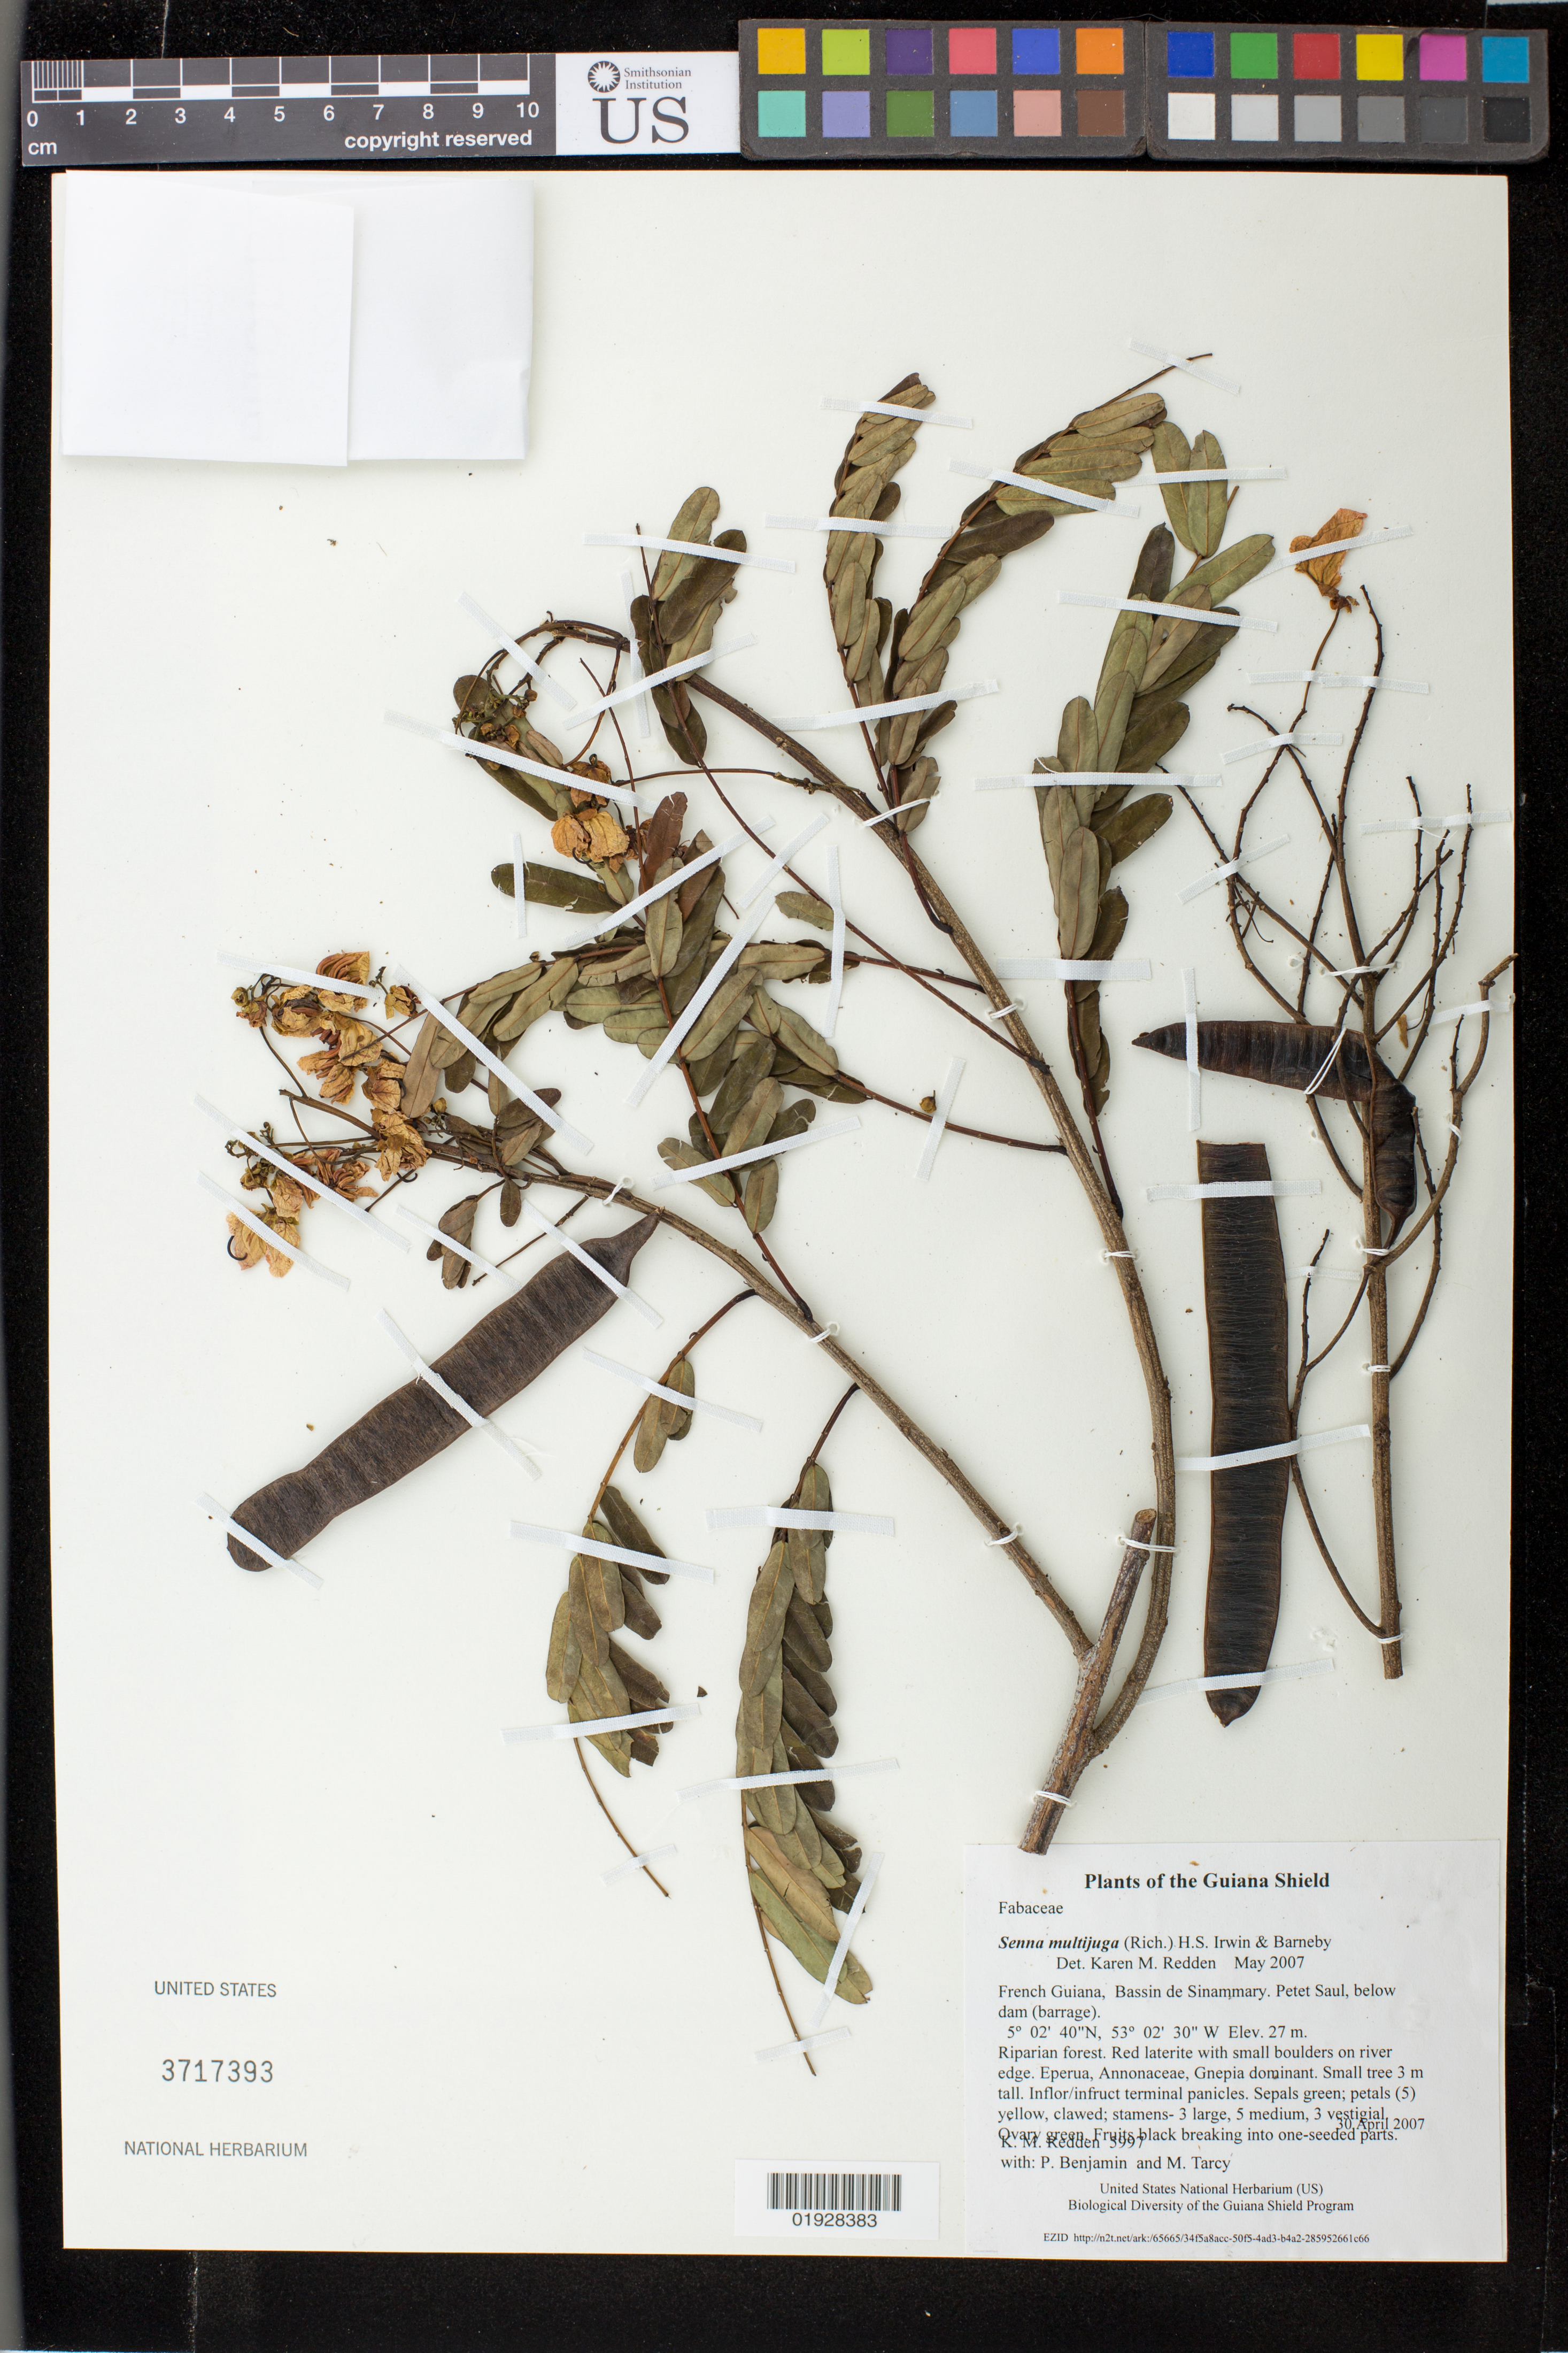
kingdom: Plantae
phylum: Tracheophyta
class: Magnoliopsida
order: Fabales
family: Fabaceae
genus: Senna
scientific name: Senna multijuga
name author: (Rich.) H.S. Irwin & Barneby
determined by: Redden, K. M.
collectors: K. M. Redden, P. Benjamin & M. Tarcy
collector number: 5997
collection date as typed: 30 April 2007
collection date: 2007-04-30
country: French Guiana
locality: Bassin de Sinnamary. Petet Saul, below dam (barrage)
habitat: Riparian forest. Red laterite with small boulders on river edge. Eperua, Annonaceae, Genipa dominant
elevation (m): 27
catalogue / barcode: US 3717393